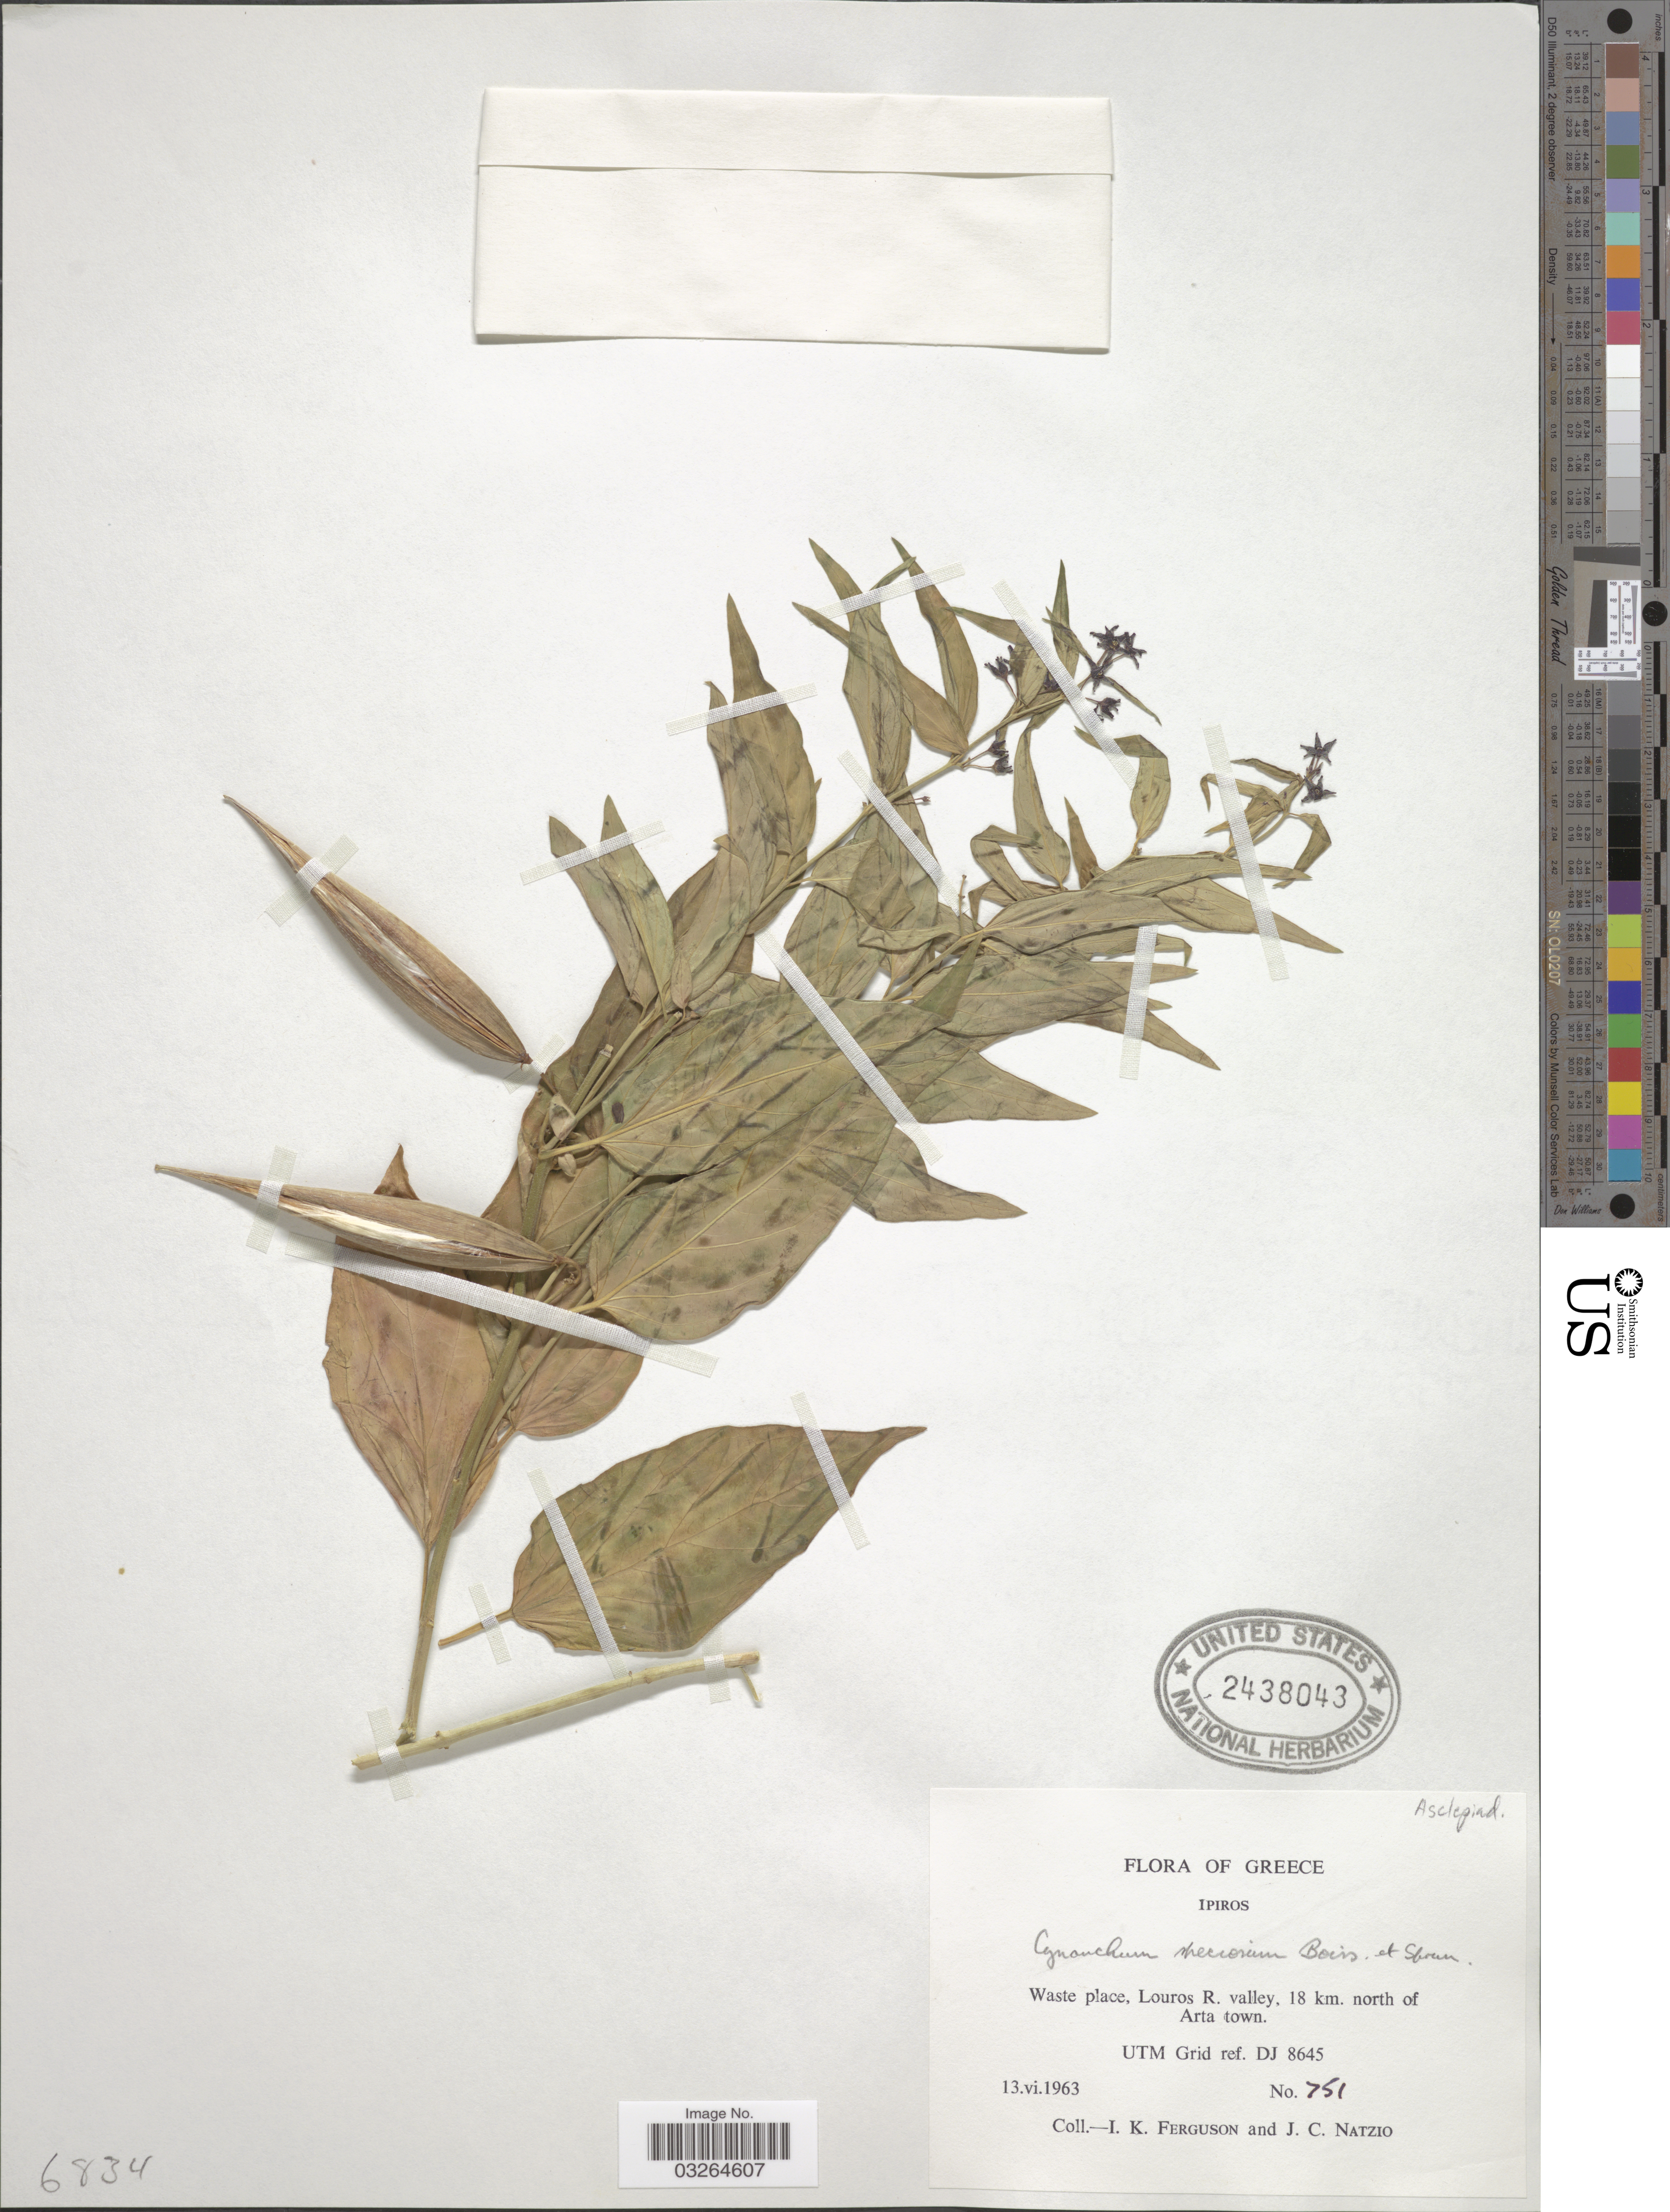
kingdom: Plantae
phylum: Tracheophyta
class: Magnoliopsida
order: Gentianales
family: Apocynaceae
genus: Cynanchum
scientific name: Cynanchum speciosum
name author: Nyman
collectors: I. K. Ferguson & J. Natzio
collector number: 751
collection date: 1963-06-13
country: Greece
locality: Ipiros. Waste place, Louros R. valley, 18 km. north of Arta town. UTM Grid ref. DJ 8645.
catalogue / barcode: US 2438043